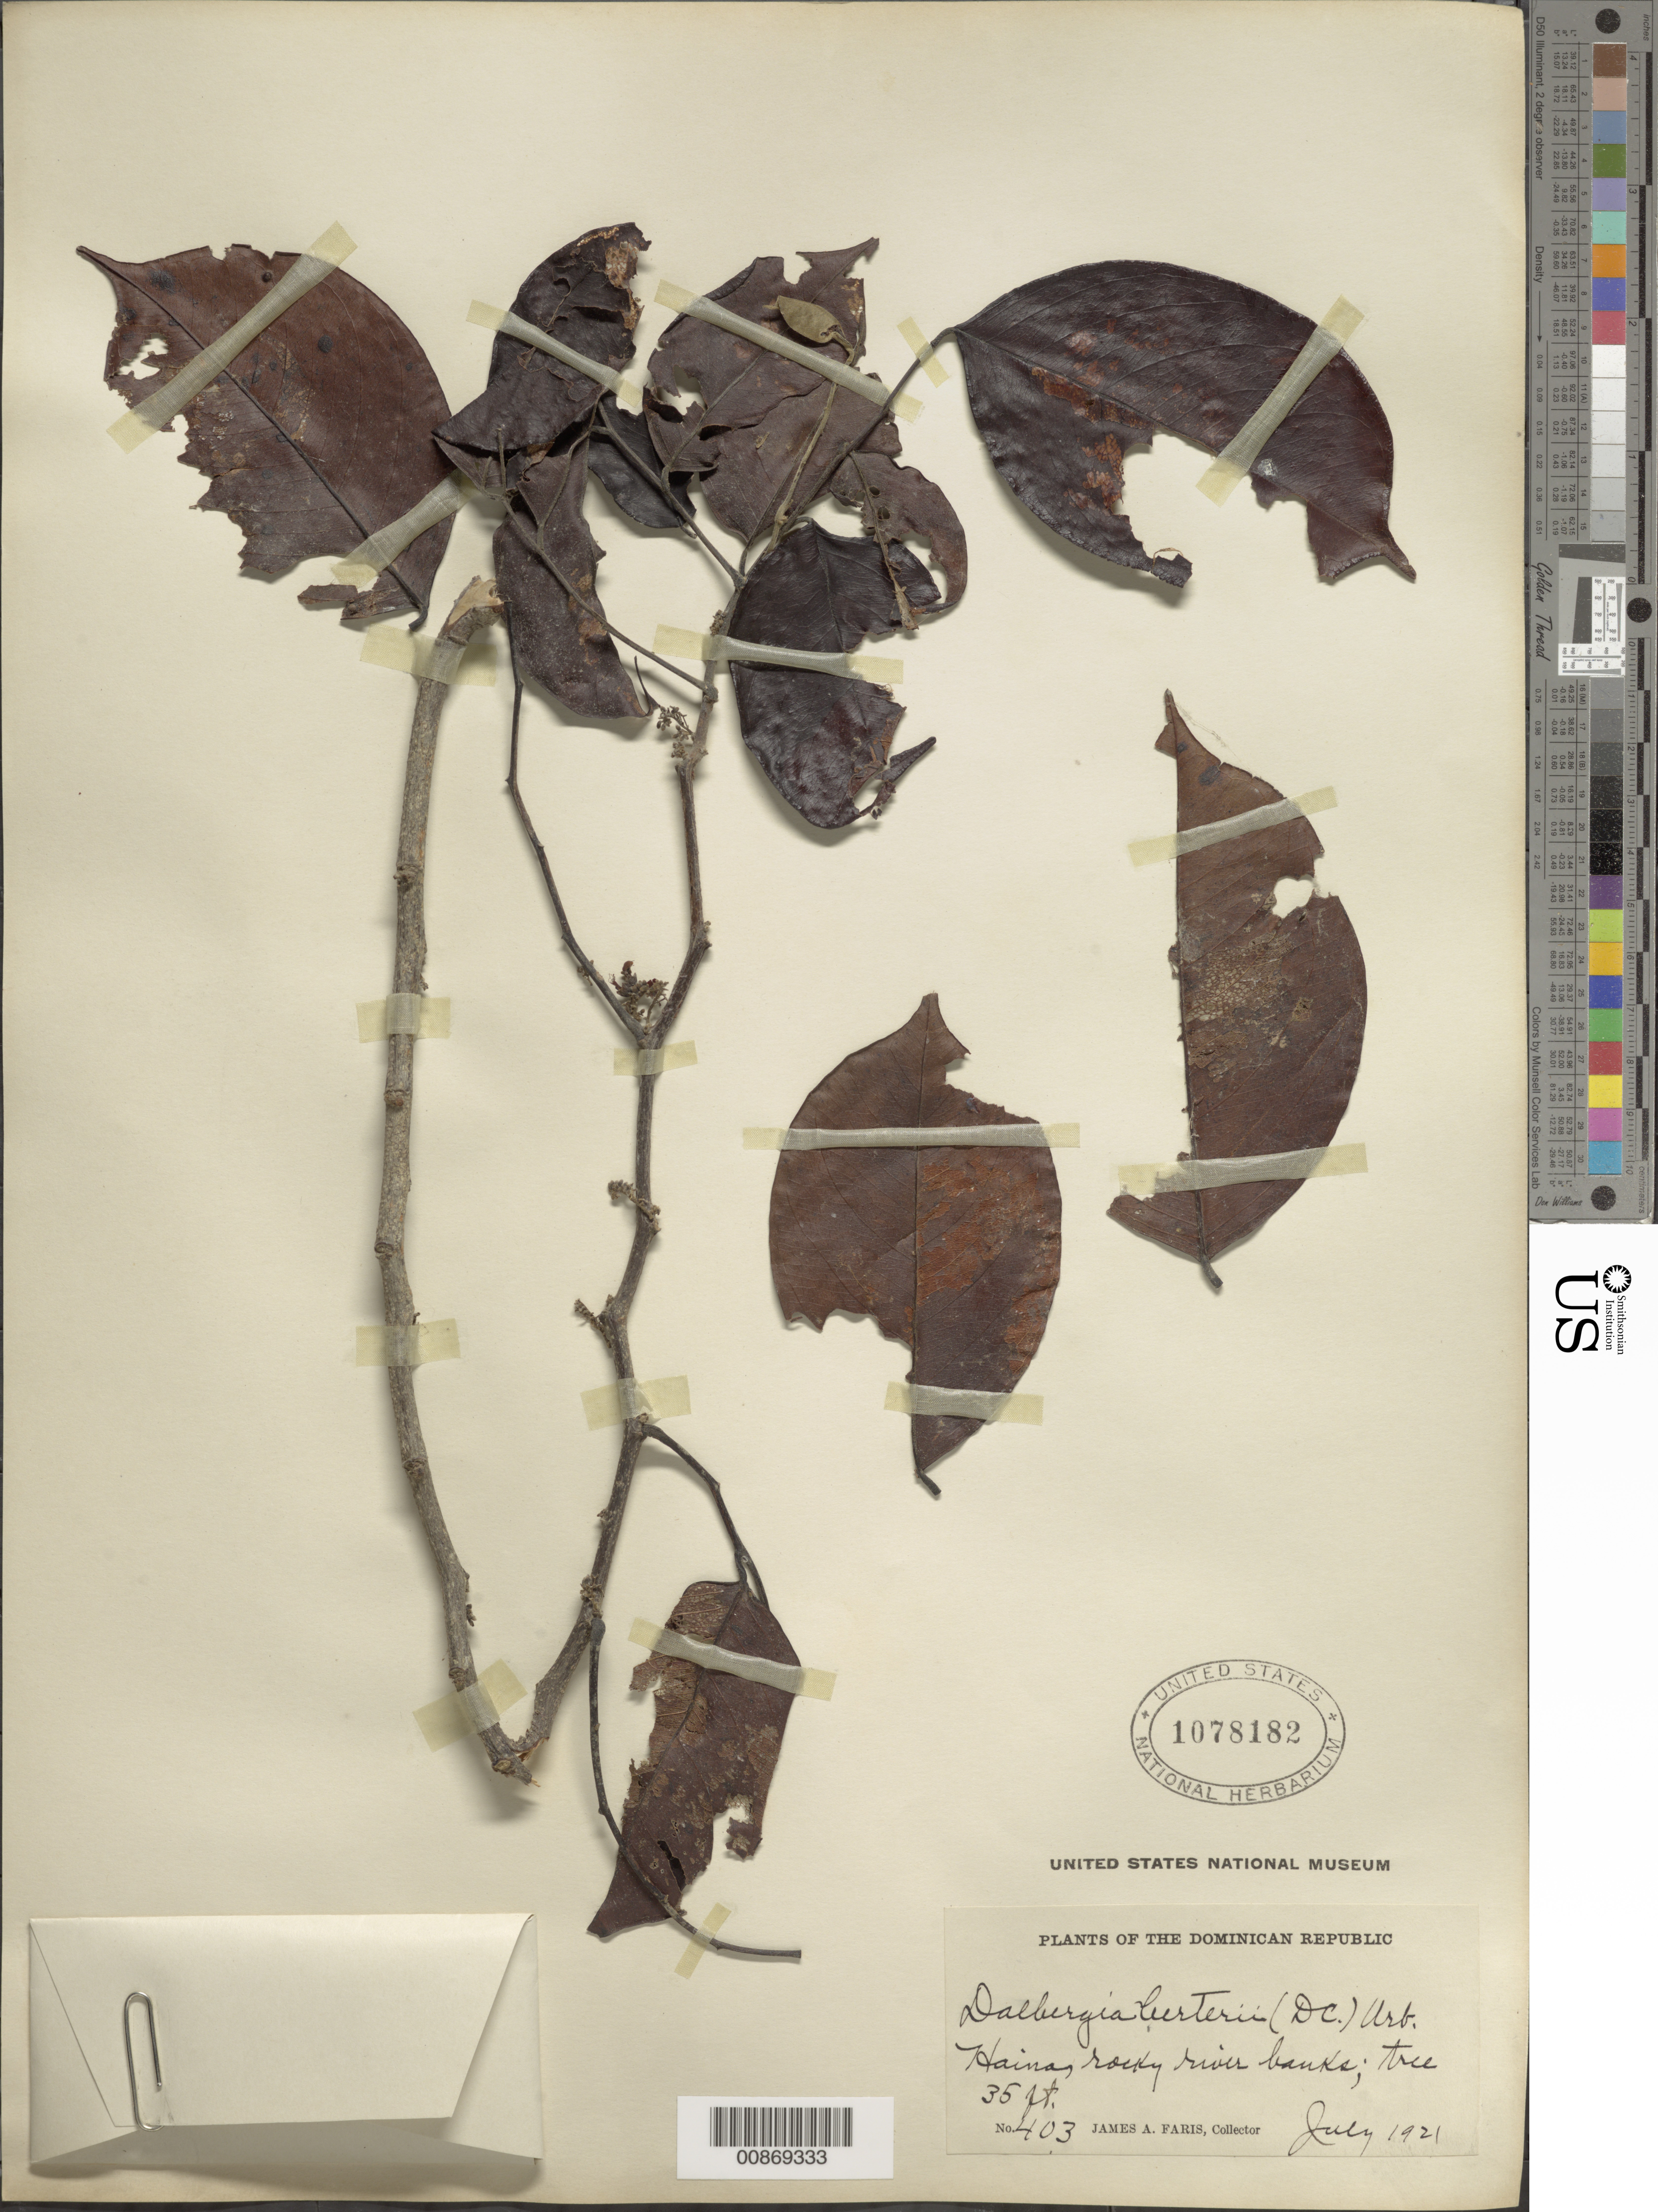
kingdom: Plantae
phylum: Tracheophyta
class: Magnoliopsida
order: Fabales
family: Fabaceae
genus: Dalbergia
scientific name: Dalbergia berteroi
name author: (DC.) Urb.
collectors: J. Faris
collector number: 403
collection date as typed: Jul 1921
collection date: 1921-07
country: Dominican Republic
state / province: San Cristóbal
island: Hispaniola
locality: Haina.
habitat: Rocky river banks.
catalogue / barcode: US 1078182